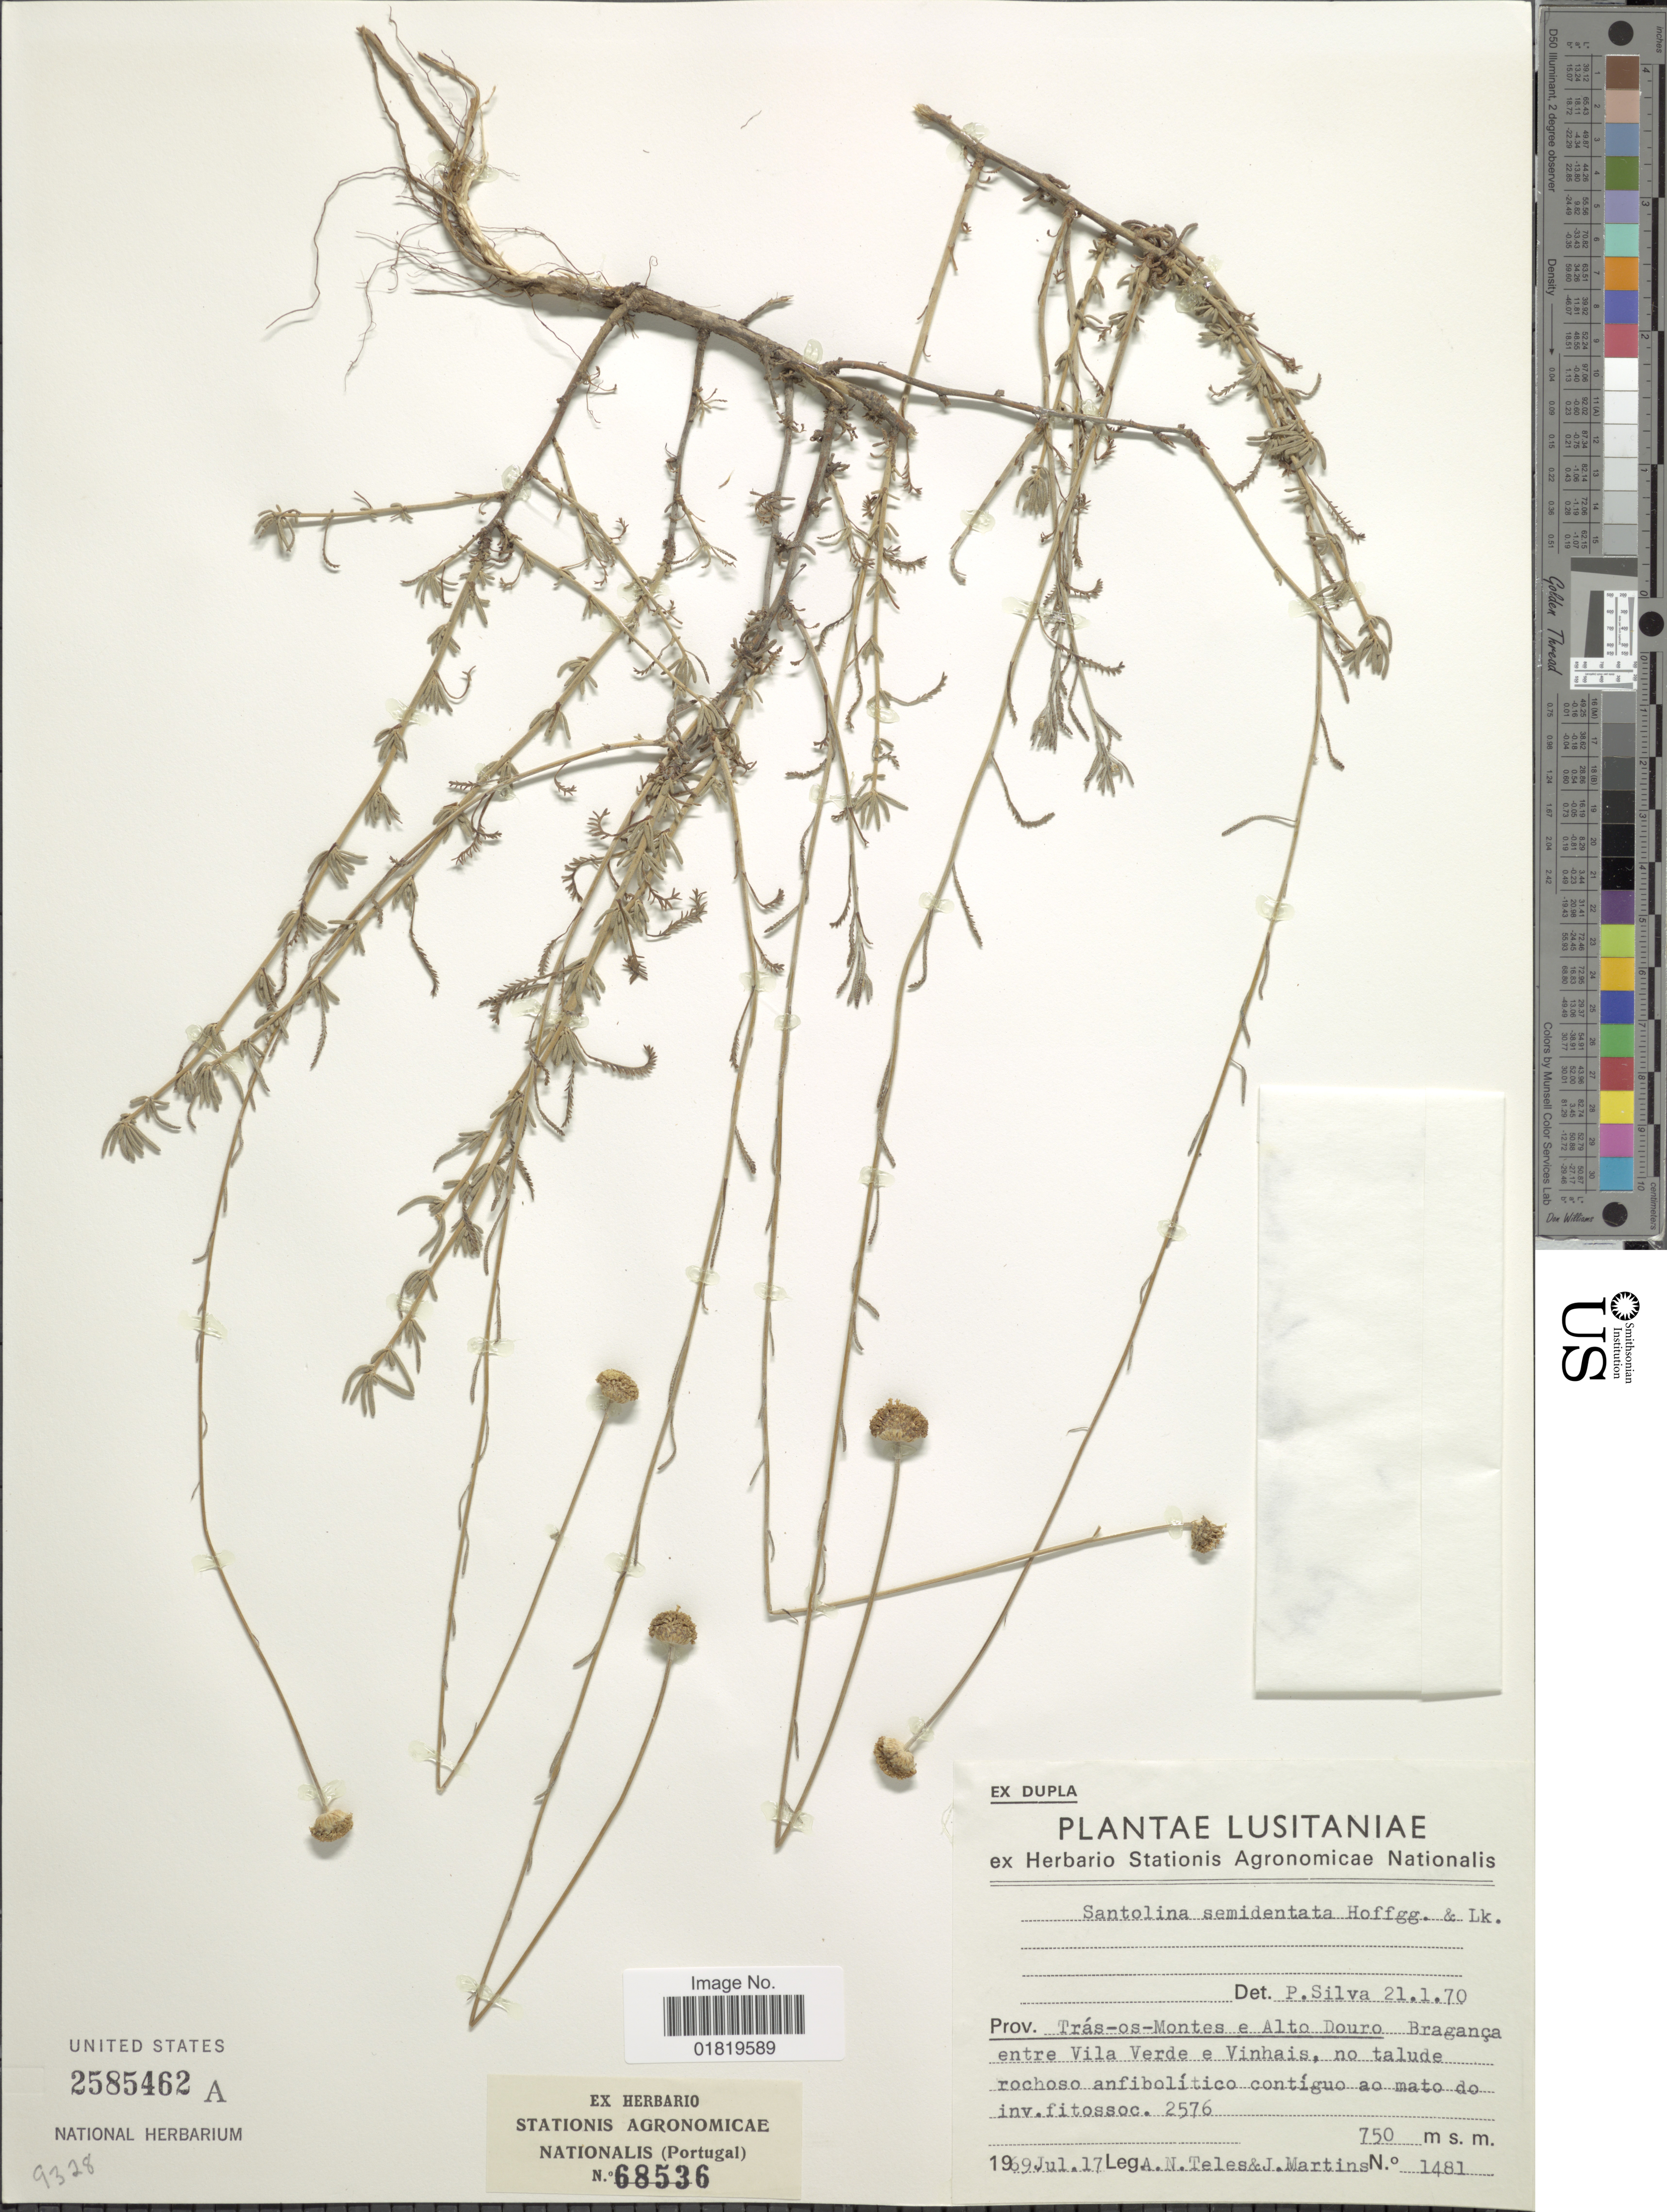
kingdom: Plantae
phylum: Tracheophyta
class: Magnoliopsida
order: Asterales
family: Asteraceae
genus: Santolina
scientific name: Santolina semidentata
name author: Hoffmanns. & Link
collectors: A. Teles & J. Martins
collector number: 1481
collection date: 1969-07-17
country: Portugal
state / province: Braganca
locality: Prov. Tras-os-Montes e Alto Douro, Braganca entre Vila Verde e Vinhais, no talude rochoso anfibolitico contiguo ao mato do inv. fitossoc.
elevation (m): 750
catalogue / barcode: US 2585462A